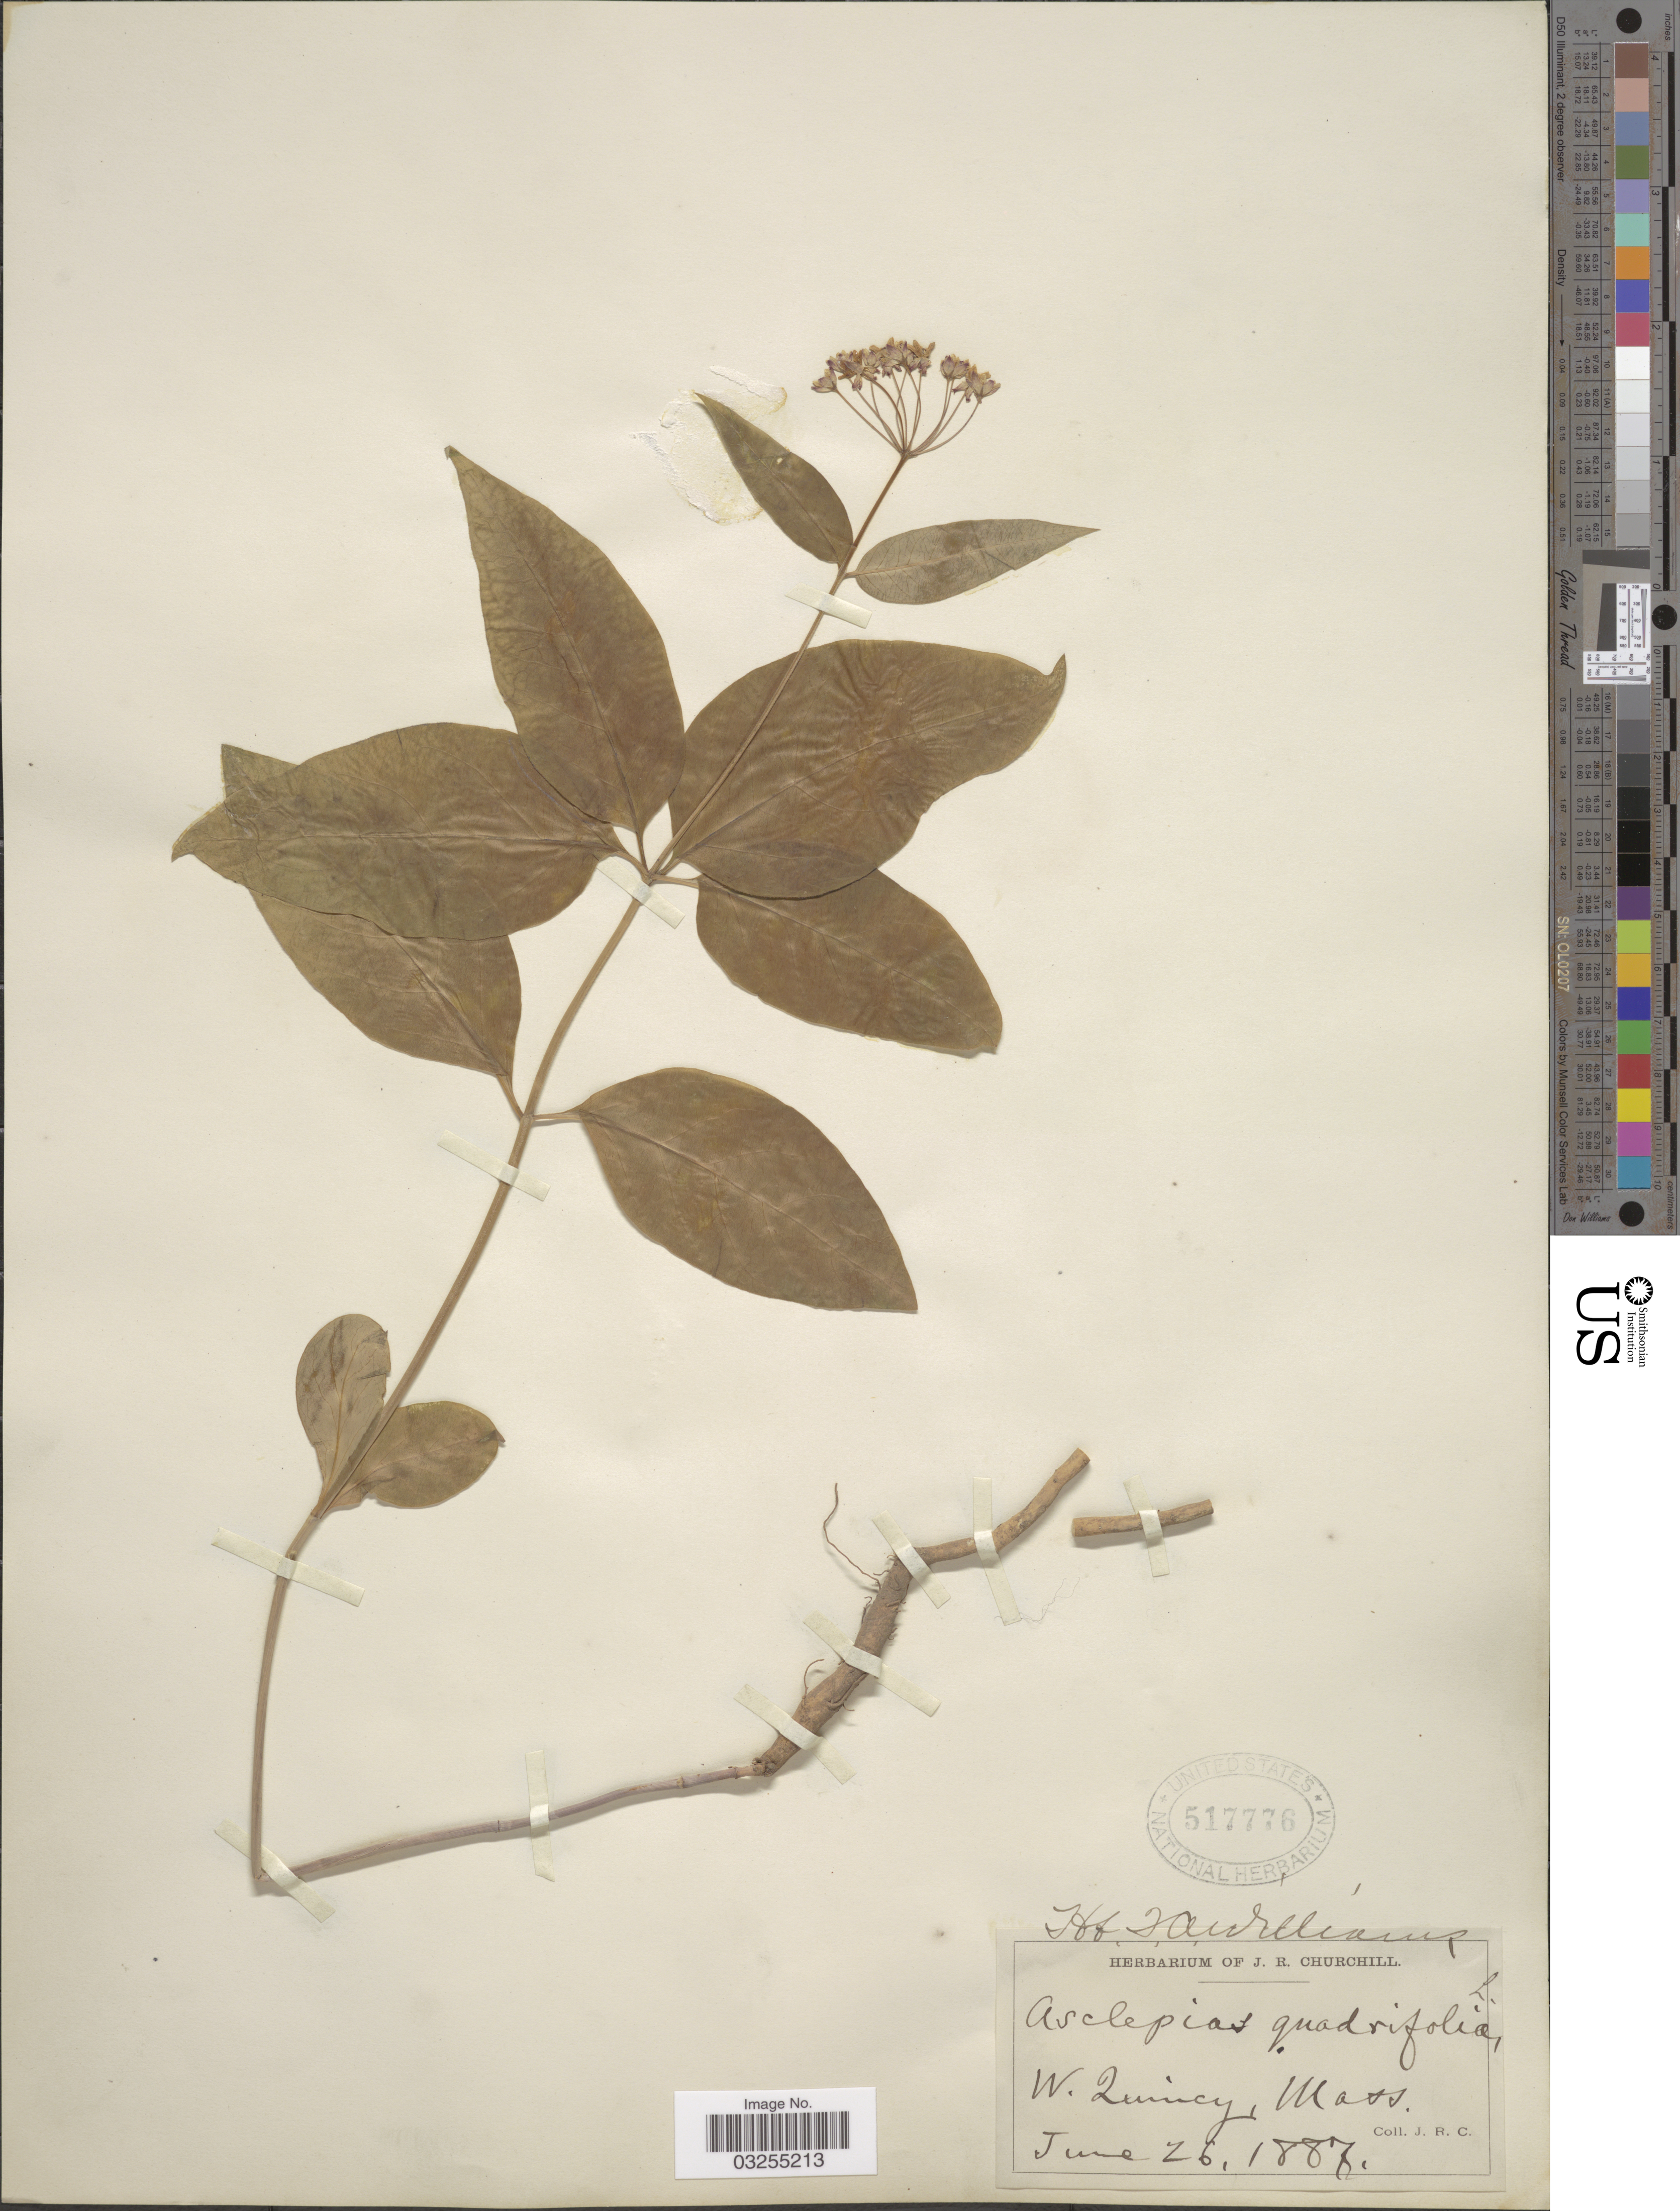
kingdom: Plantae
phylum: Tracheophyta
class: Magnoliopsida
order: Gentianales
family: Apocynaceae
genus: Asclepias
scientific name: Asclepias quadrifolia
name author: Jacq.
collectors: J. Churchill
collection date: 1887-06-26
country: United States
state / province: Massachusetts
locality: W. Quincy, Mass.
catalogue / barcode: US 517776